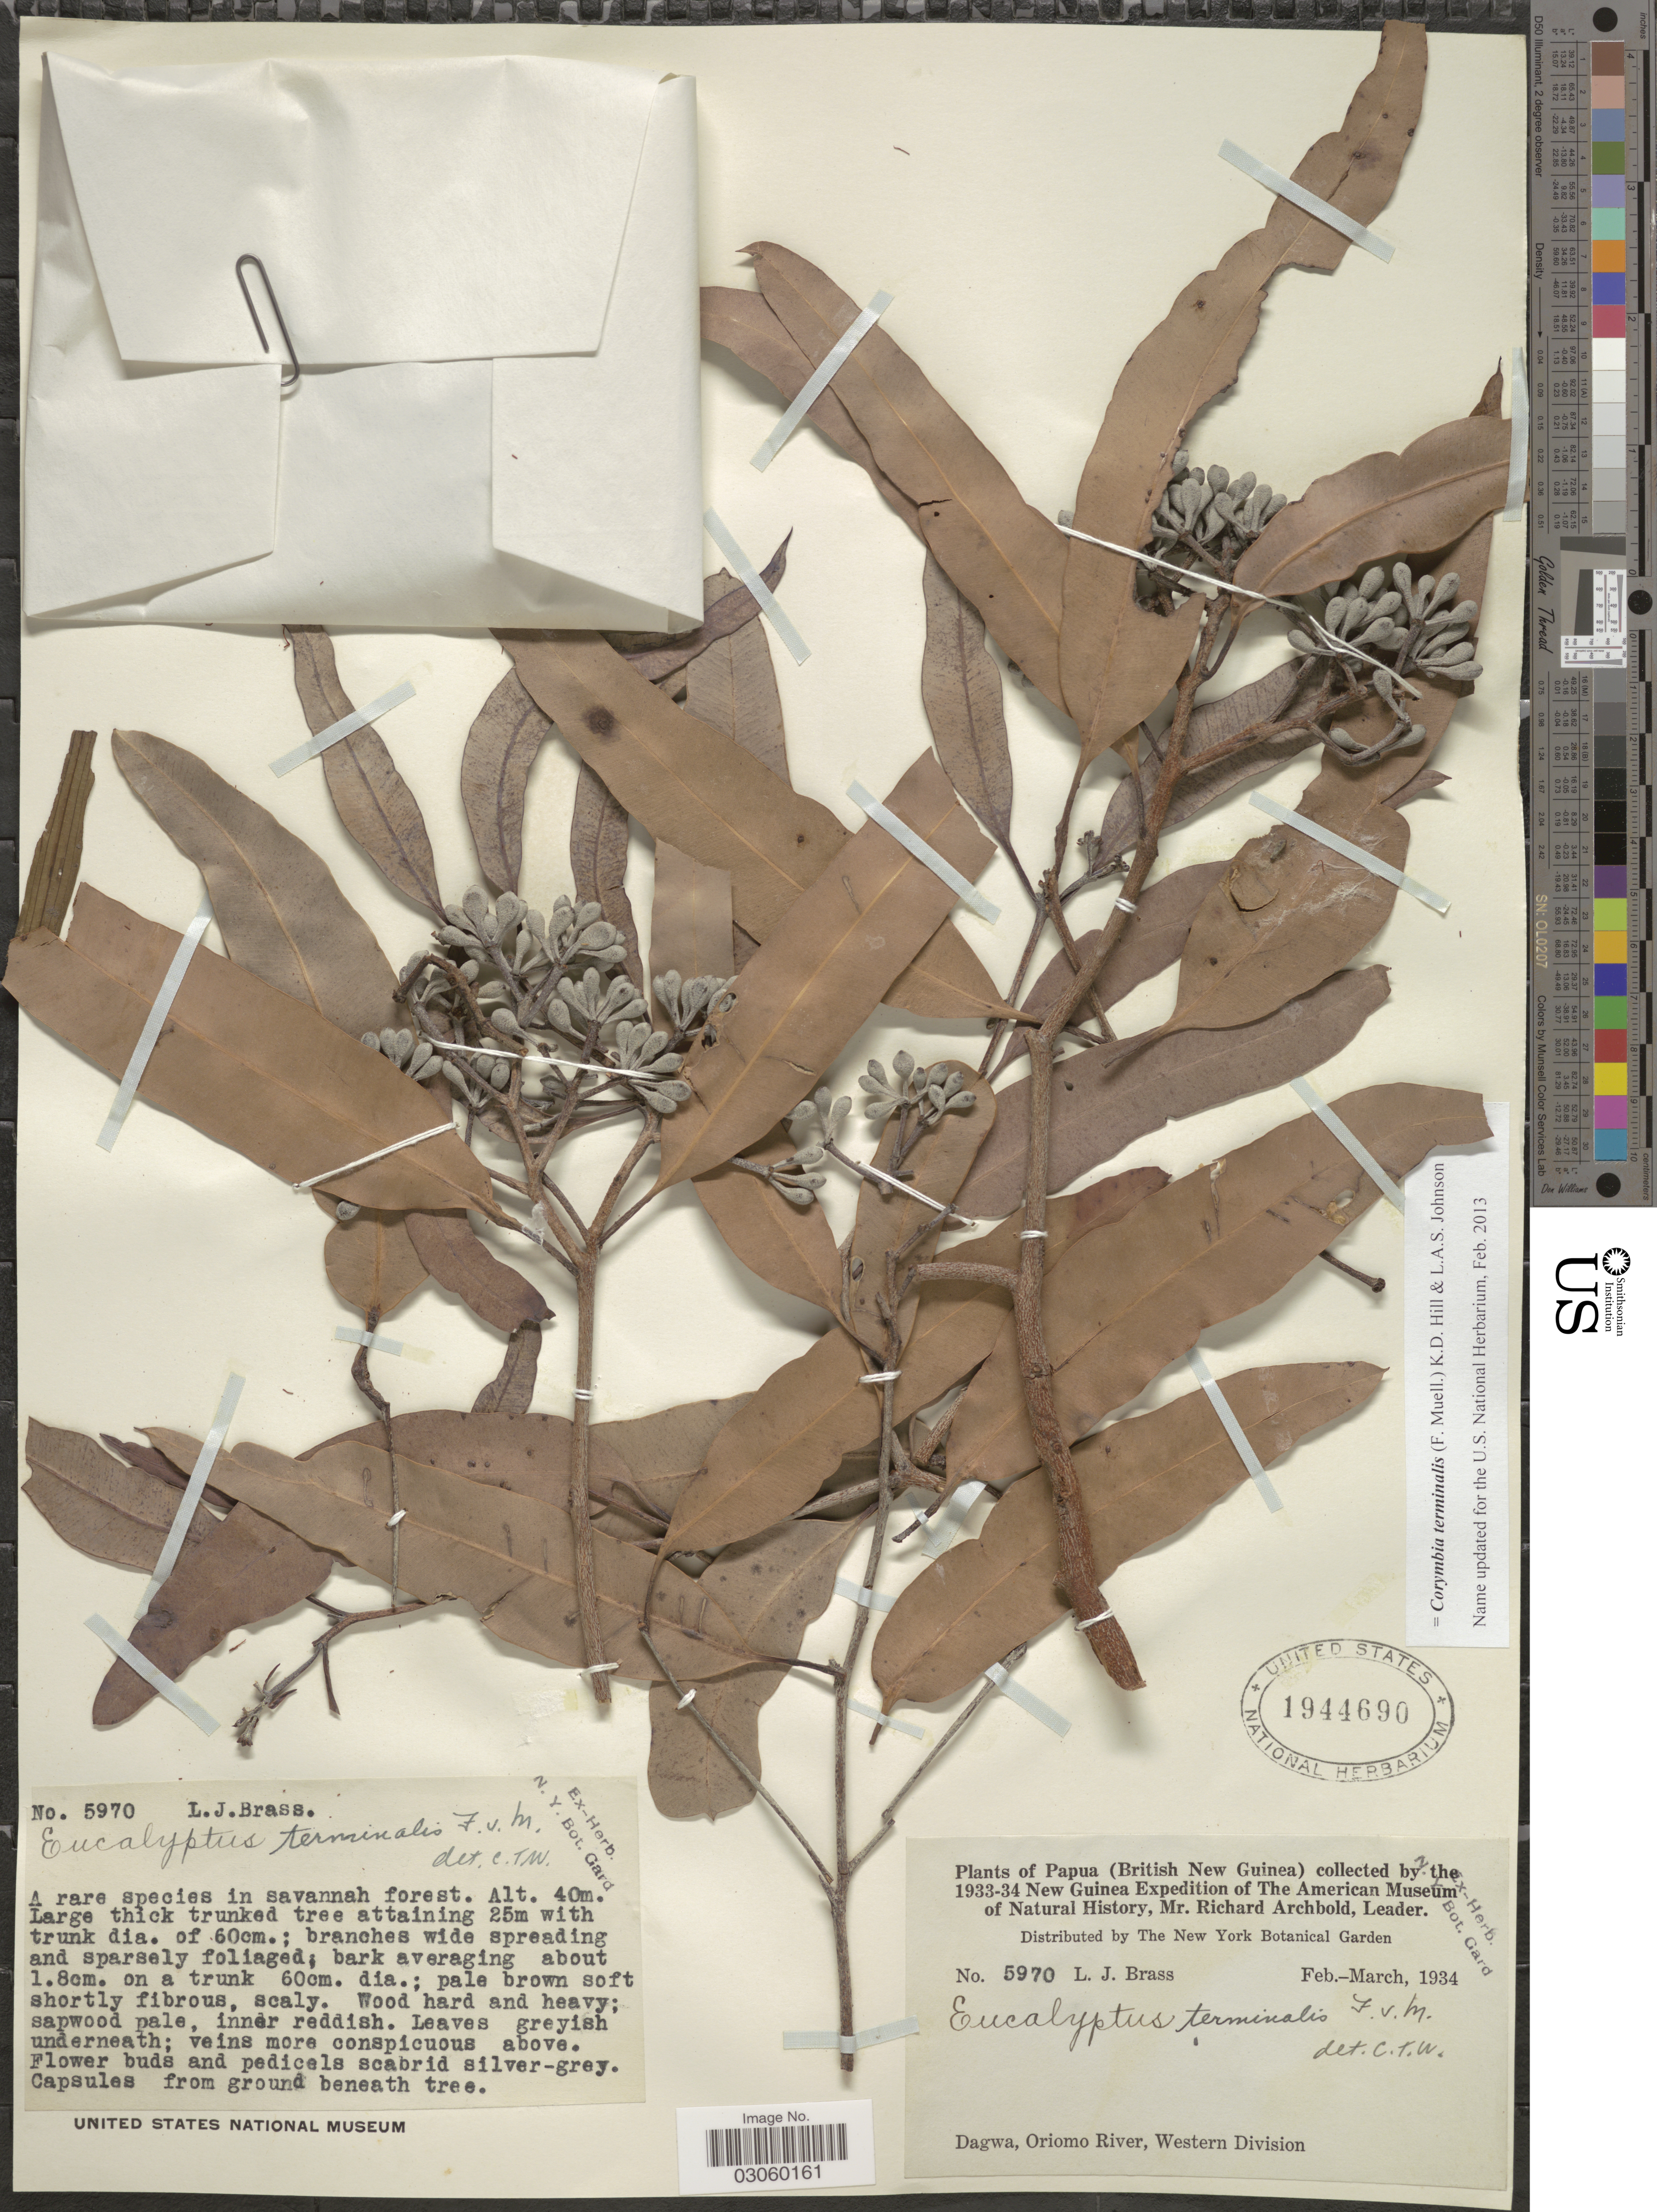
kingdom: Plantae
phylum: Tracheophyta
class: Magnoliopsida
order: Myrtales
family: Myrtaceae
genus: Corymbia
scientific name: Corymbia terminalis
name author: (F. Muell.) K.D. Hill & L.A.S. Johnson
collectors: L. J. Brass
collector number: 5970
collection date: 1934-02/1934-03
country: Papua New Guinea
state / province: Manus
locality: Papua (British New Guinea), Dagwa, Oriomo River, Western Division.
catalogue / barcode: US 1944690